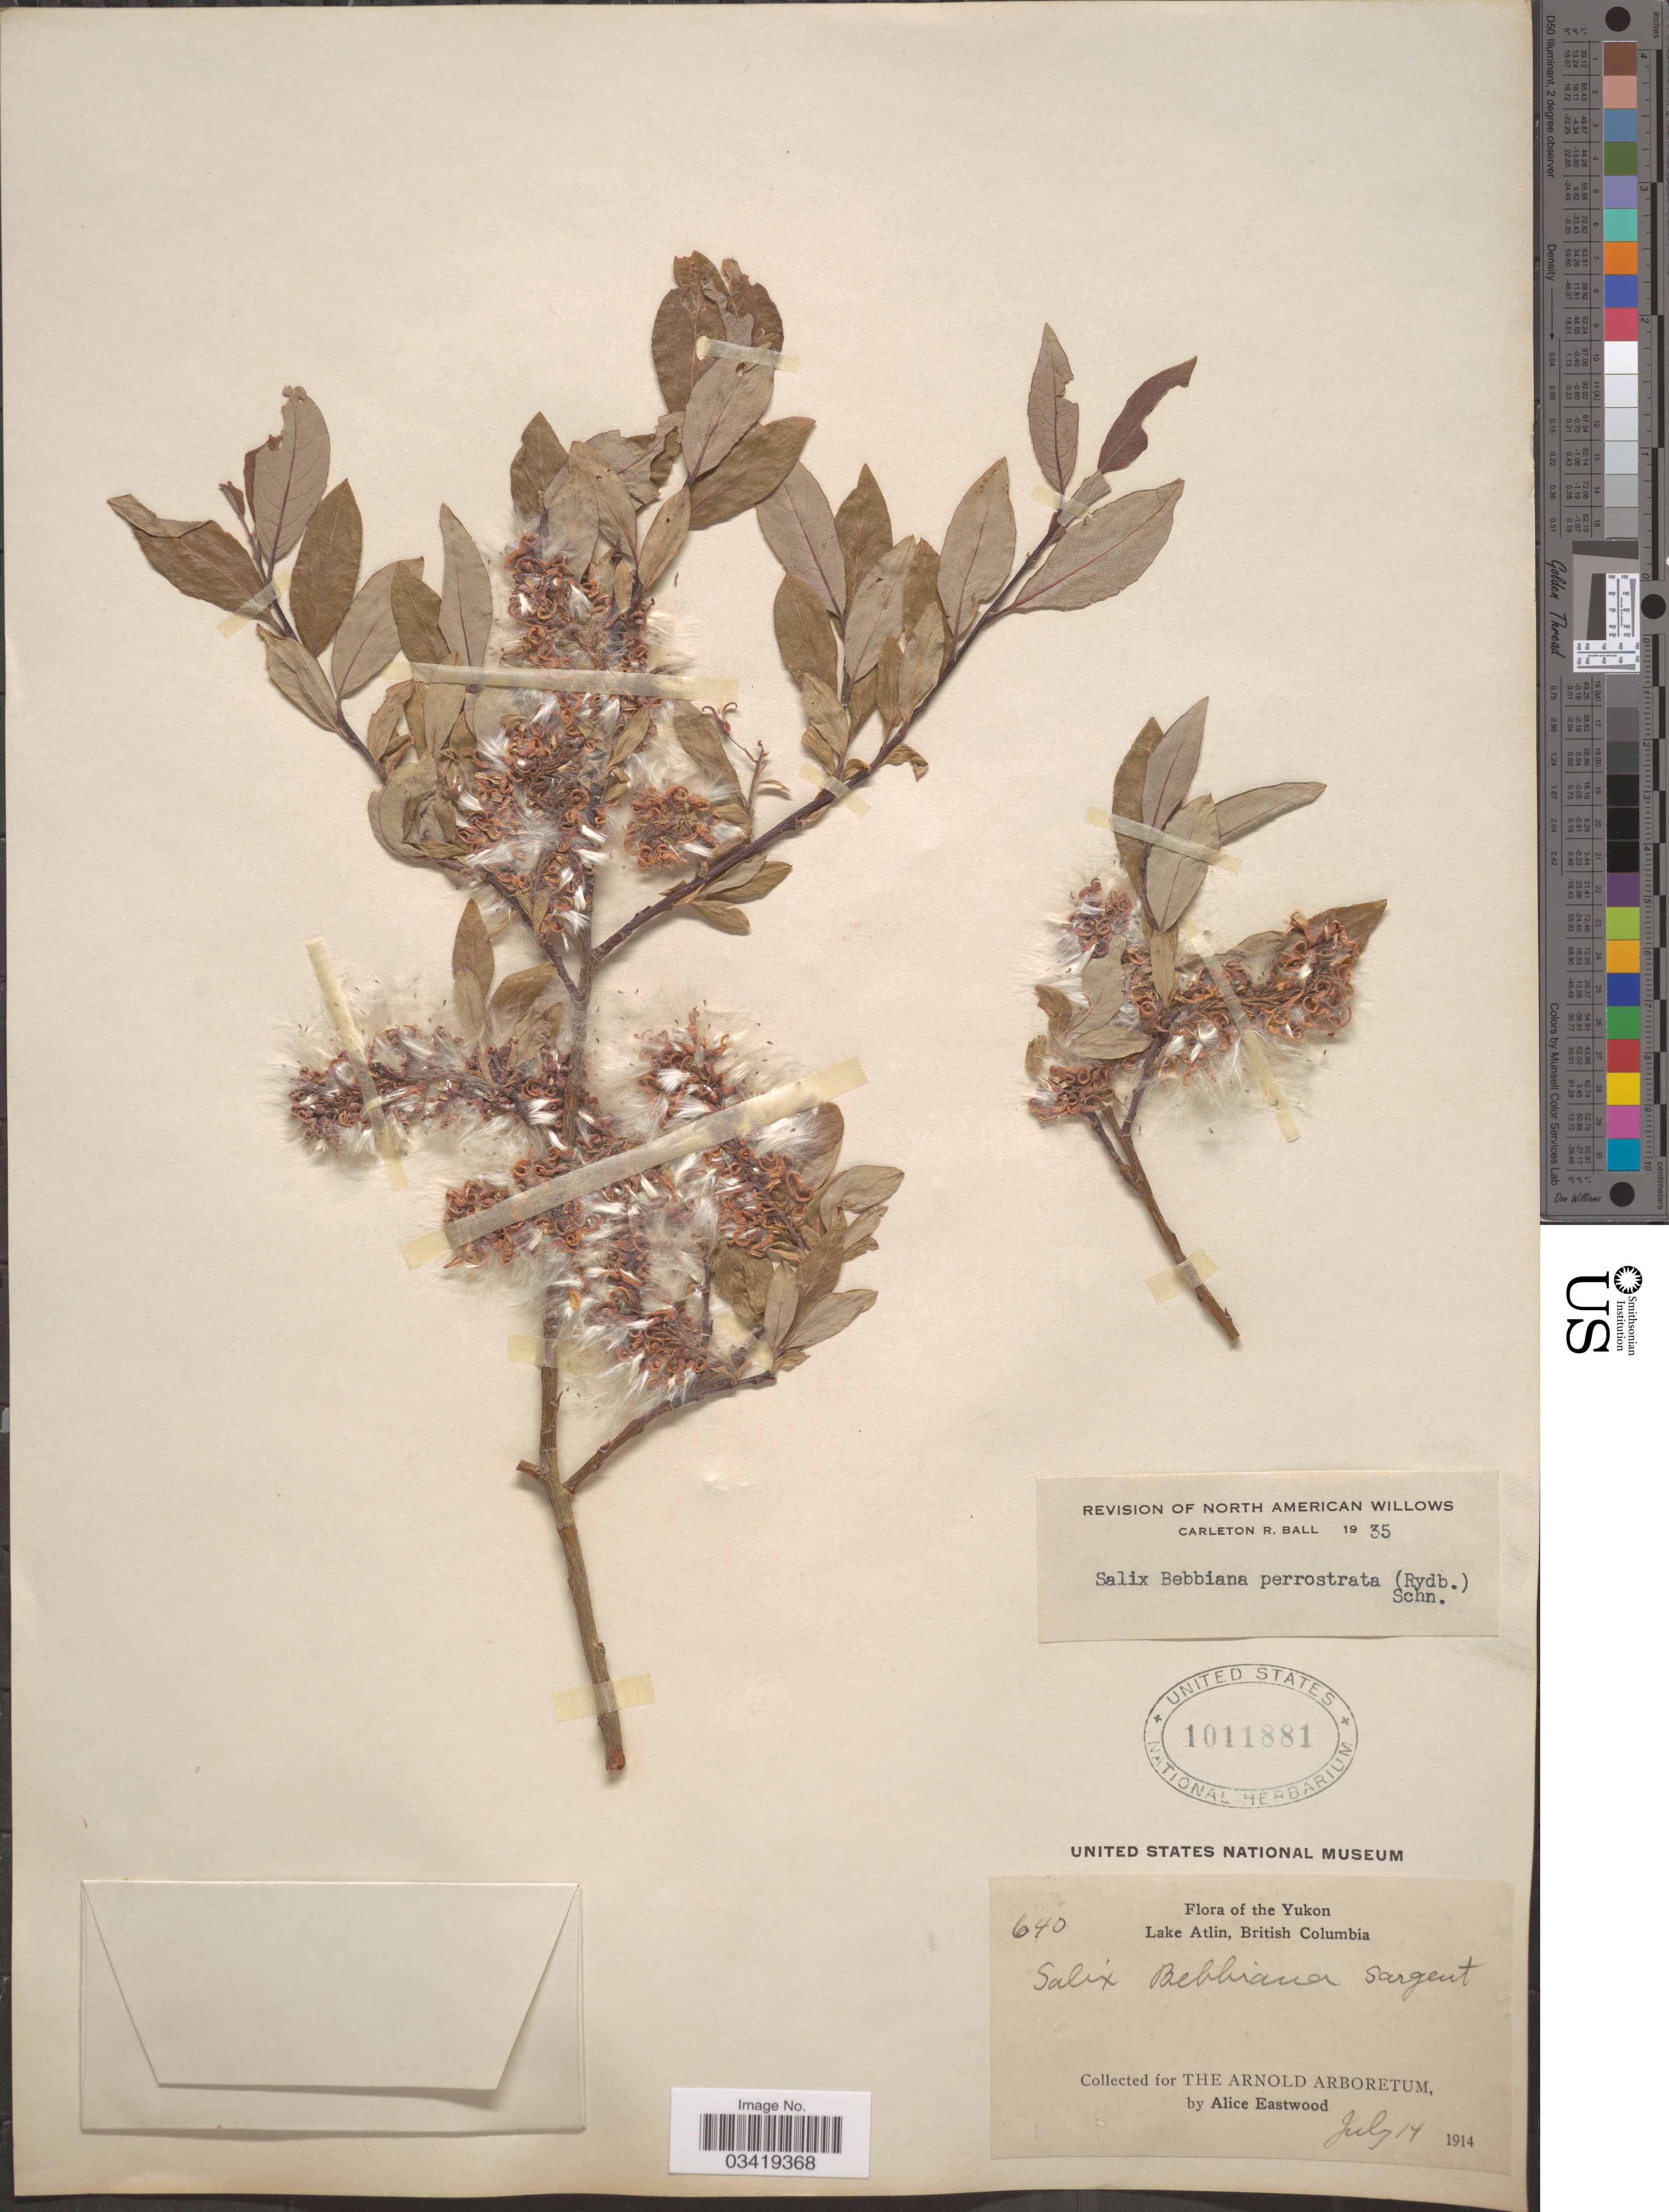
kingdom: Plantae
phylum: Tracheophyta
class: Magnoliopsida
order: Malpighiales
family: Salicaceae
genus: Salix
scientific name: Salix bebbiana var. perrostrata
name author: Sarg.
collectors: A. Eastwood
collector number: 640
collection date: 1914-07-14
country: Canada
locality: Yukon. Lake Atling, British Columbia.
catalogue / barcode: US 1011881